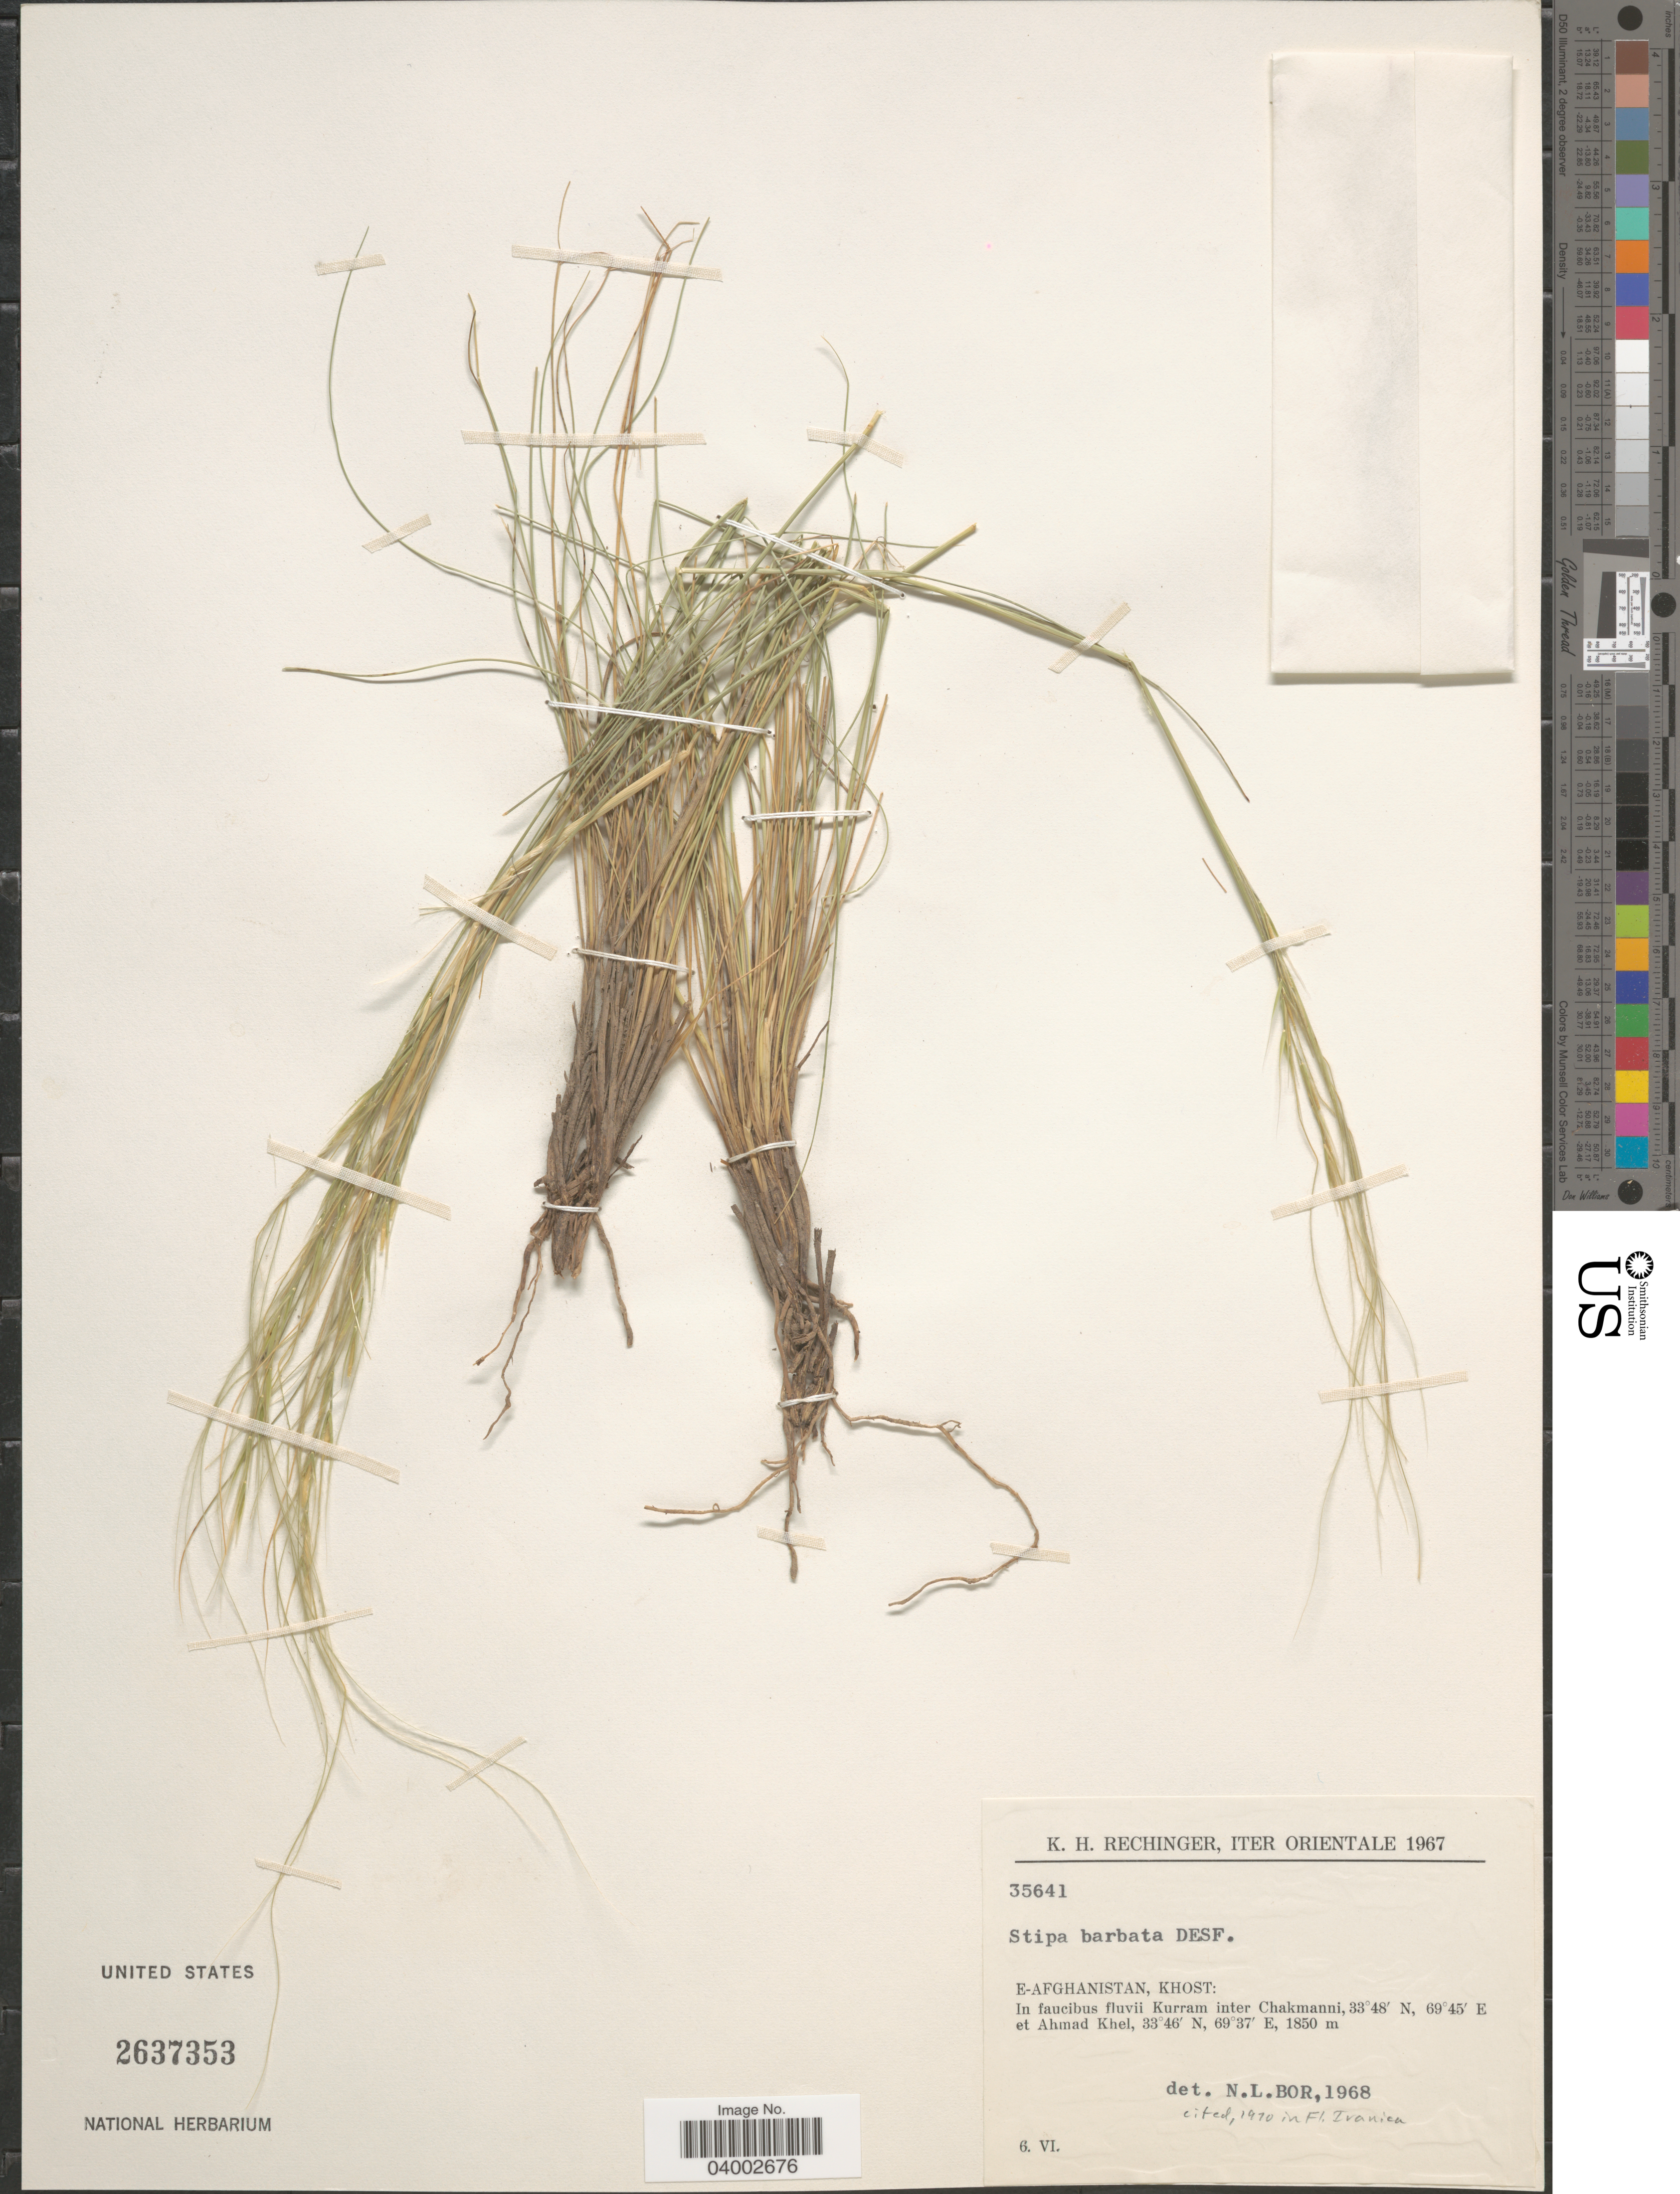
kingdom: Plantae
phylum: Tracheophyta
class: Liliopsida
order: Poales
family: Poaceae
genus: Stipa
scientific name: Stipa barbata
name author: Michx.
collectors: K. H. Rechinger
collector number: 35641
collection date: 1967-06-06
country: Afghanistan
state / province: Khost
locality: Iter Orientale. E-Afghanistan. In faucibus fluvii Kurram inter Chakmanni, et Ahmad Khel.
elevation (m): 1850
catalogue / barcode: US 2637353